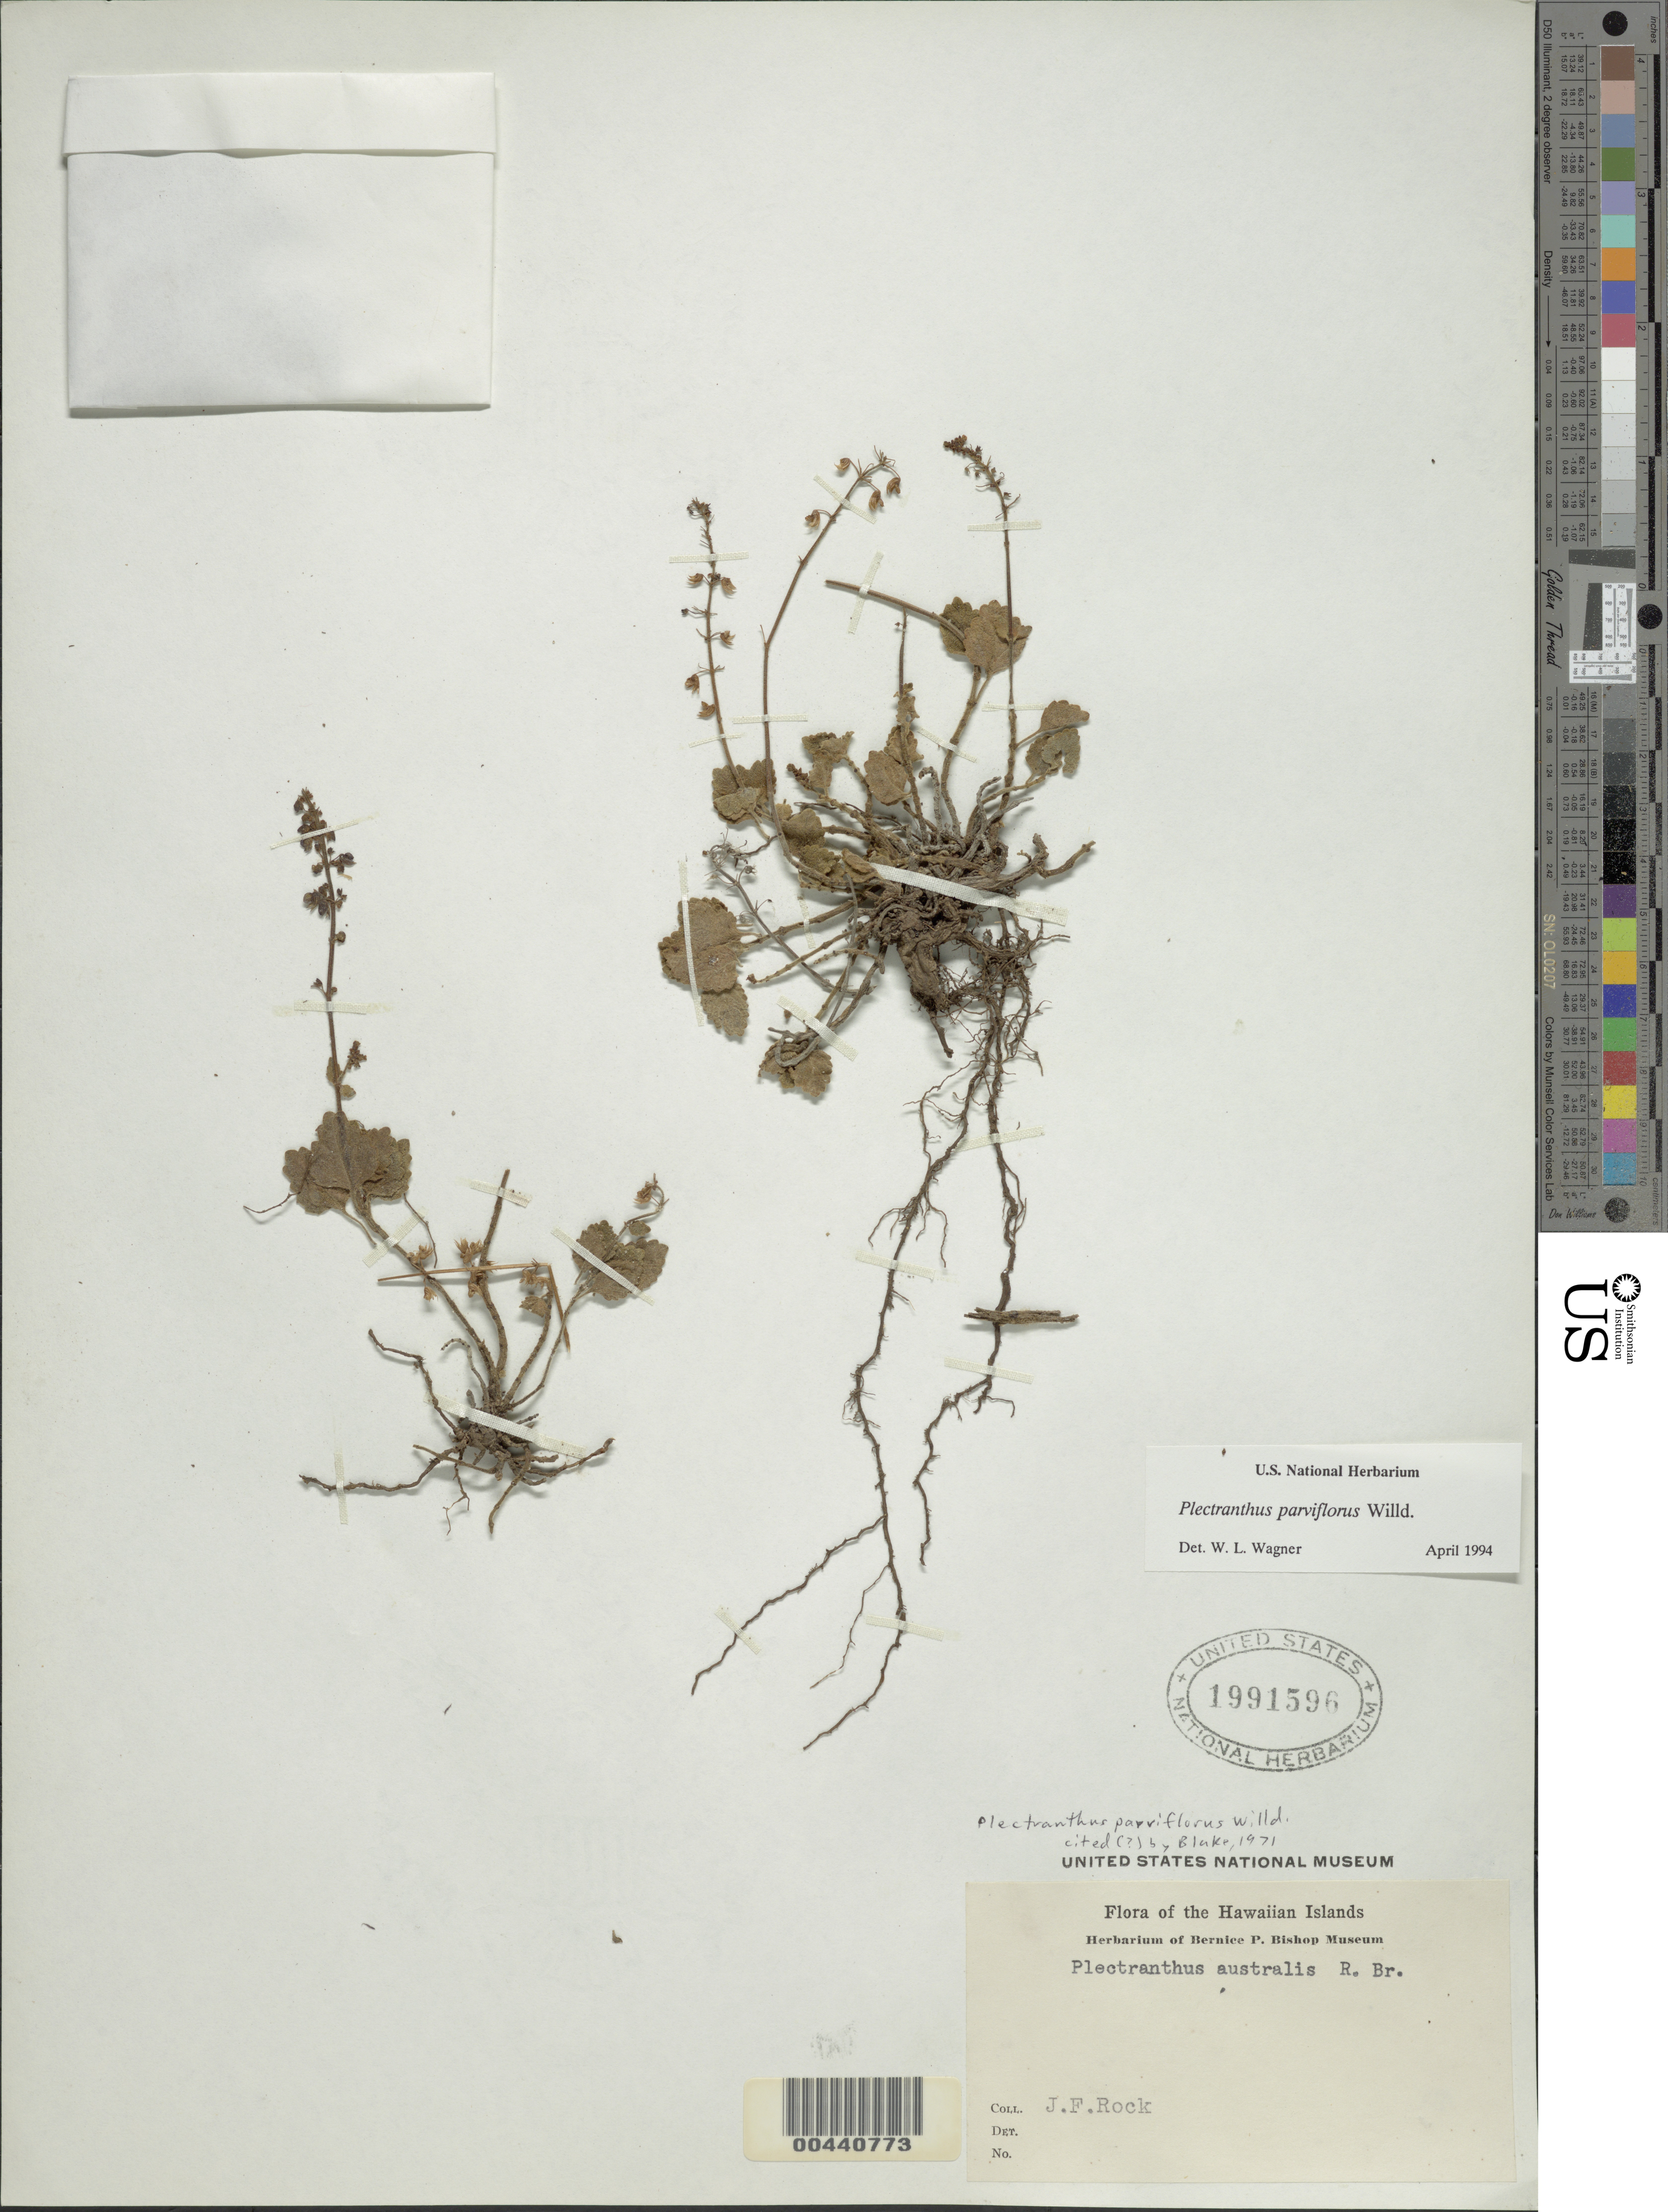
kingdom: Plantae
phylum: Tracheophyta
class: Magnoliopsida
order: Lamiales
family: Lamiaceae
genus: Coleus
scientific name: Coleus australis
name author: (Br.) A.J. Paton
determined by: Wagner, W. L., (BOT), Smithsonian Institution - National Museum of Natural History (UNITED STATES)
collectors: J. F. Rock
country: United States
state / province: Hawaii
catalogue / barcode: US 1991596